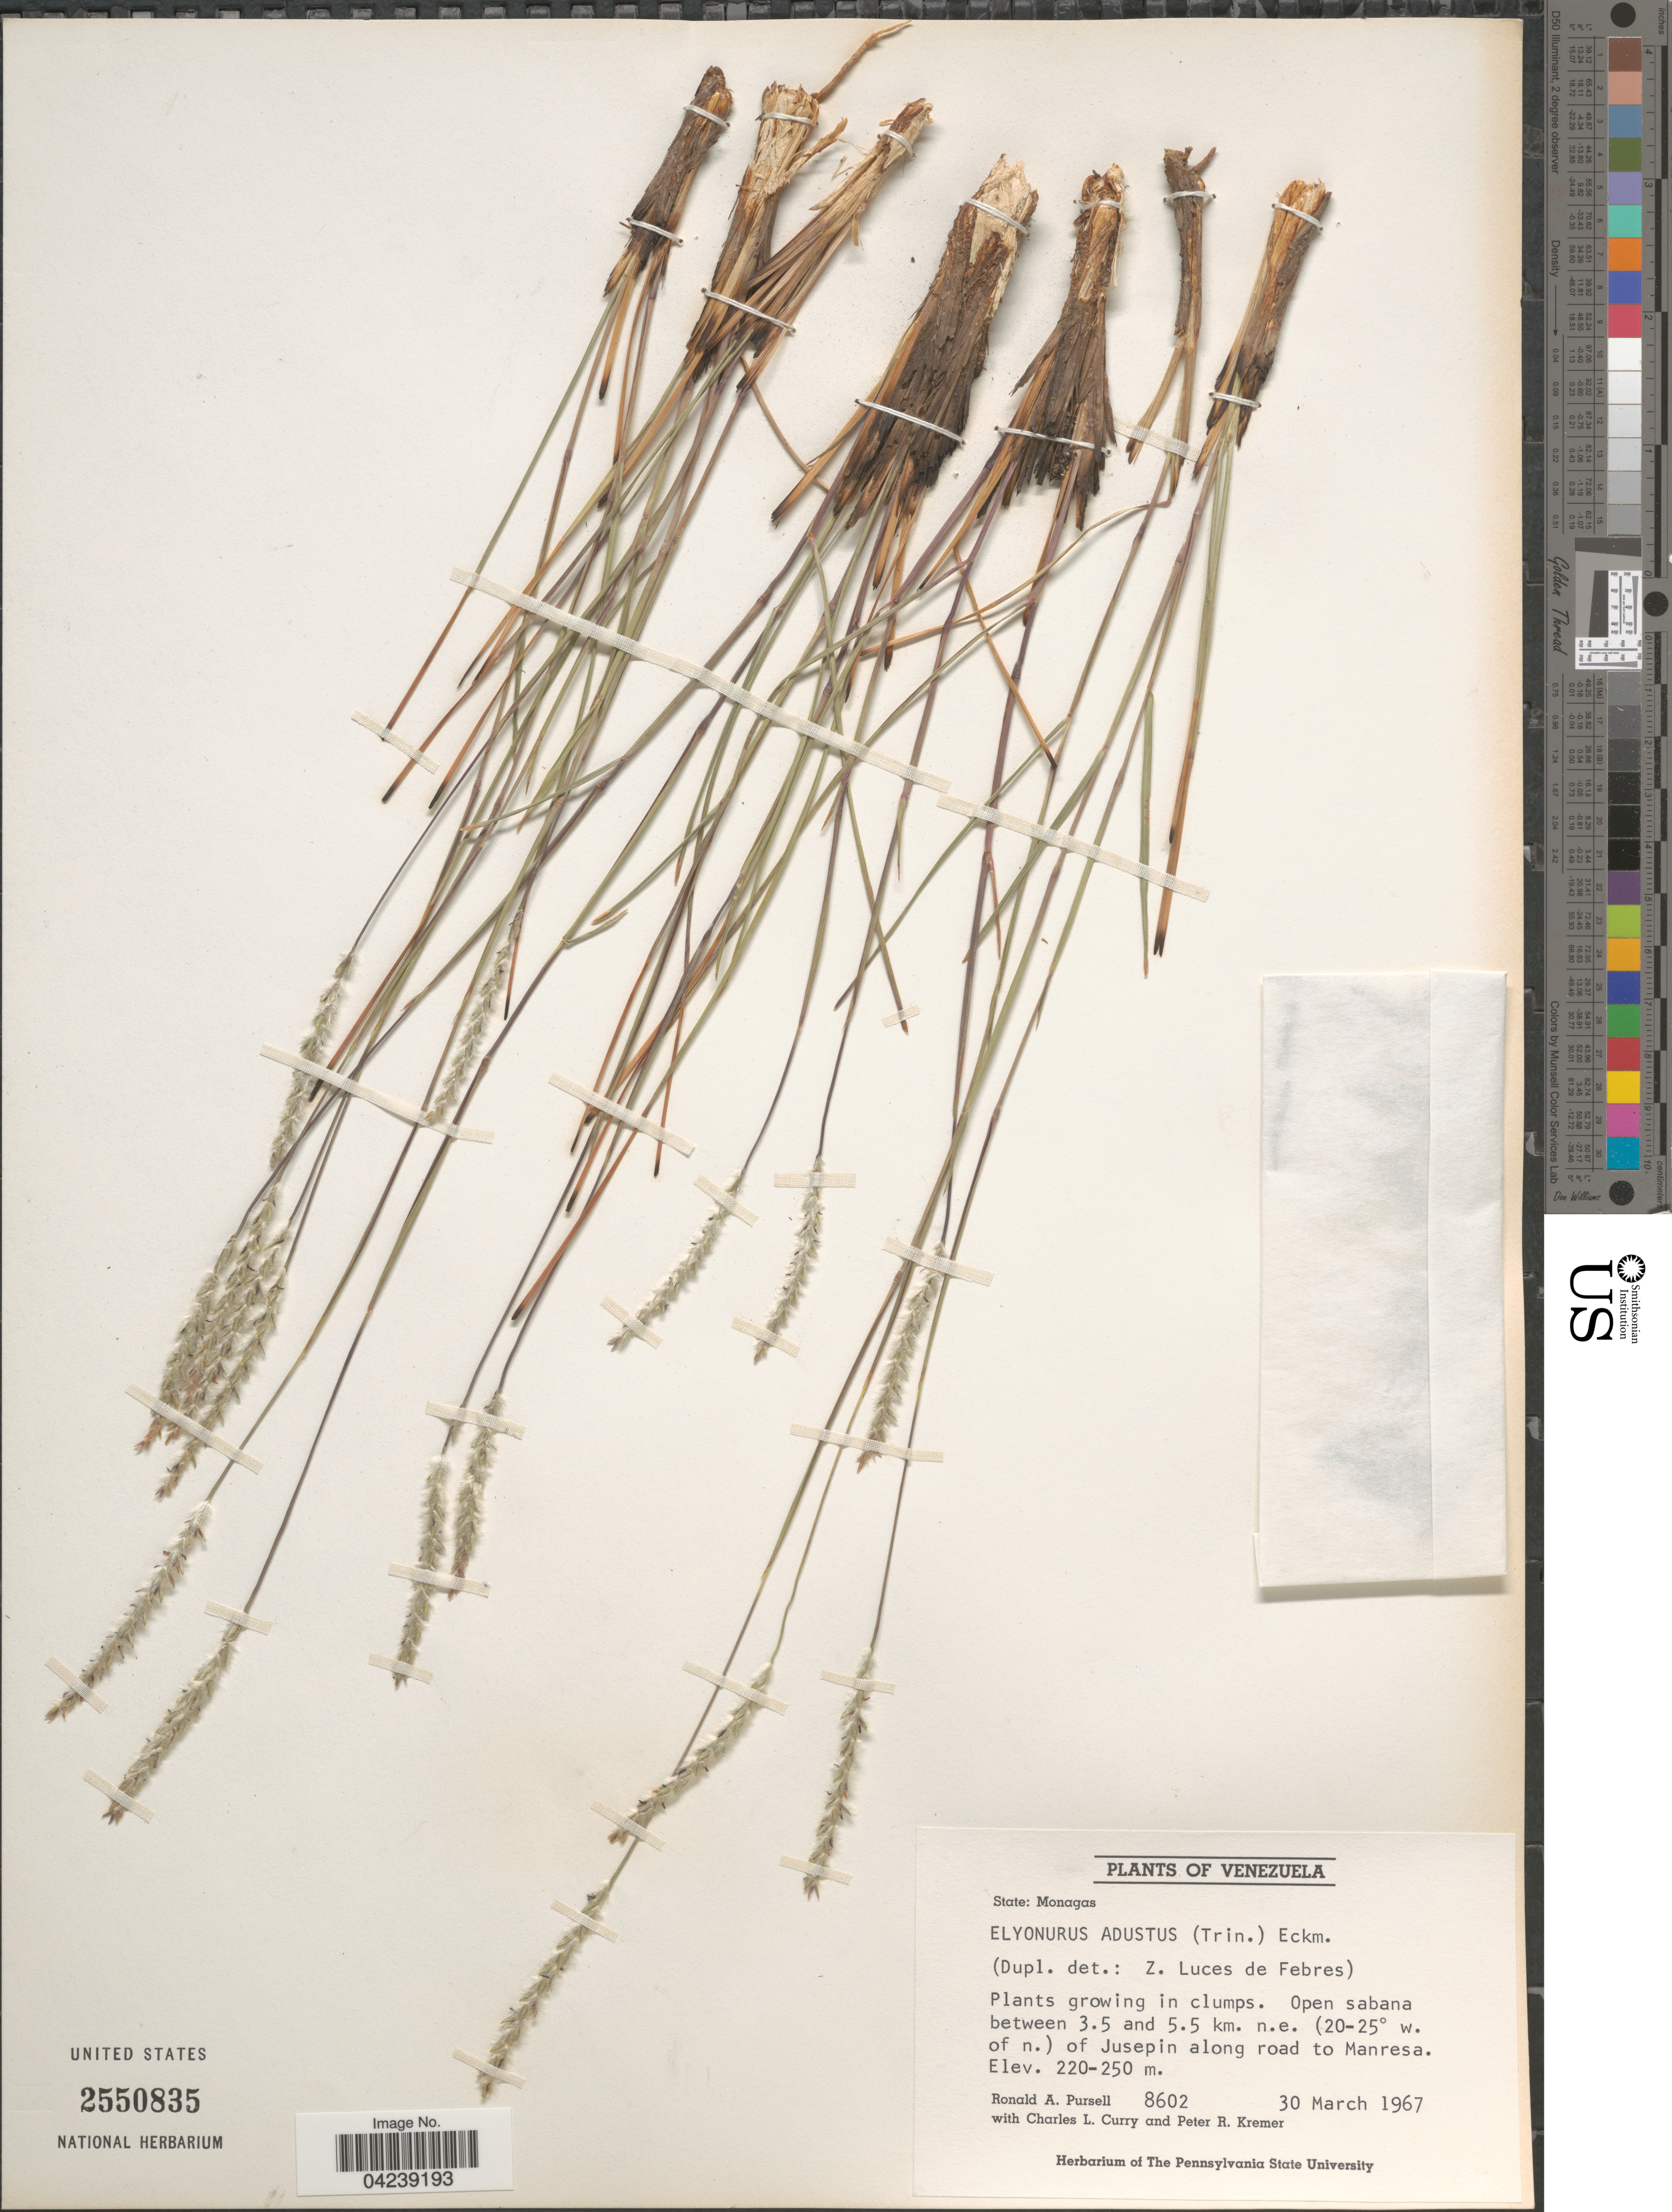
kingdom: Plantae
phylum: Tracheophyta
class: Liliopsida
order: Poales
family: Poaceae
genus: Elionurus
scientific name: Elionurus muticus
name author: (Spreng.) Kuntze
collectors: R. A. Pursell, C. L. Curry & P. Kremer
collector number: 8602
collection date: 1967-03-30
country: Venezuela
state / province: Monagas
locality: Open sabana between 3.5 and 5.5 km. n.e. (20-25½ w. of n.) of Jusepin along road to Manresa.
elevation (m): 220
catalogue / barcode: US 2550835